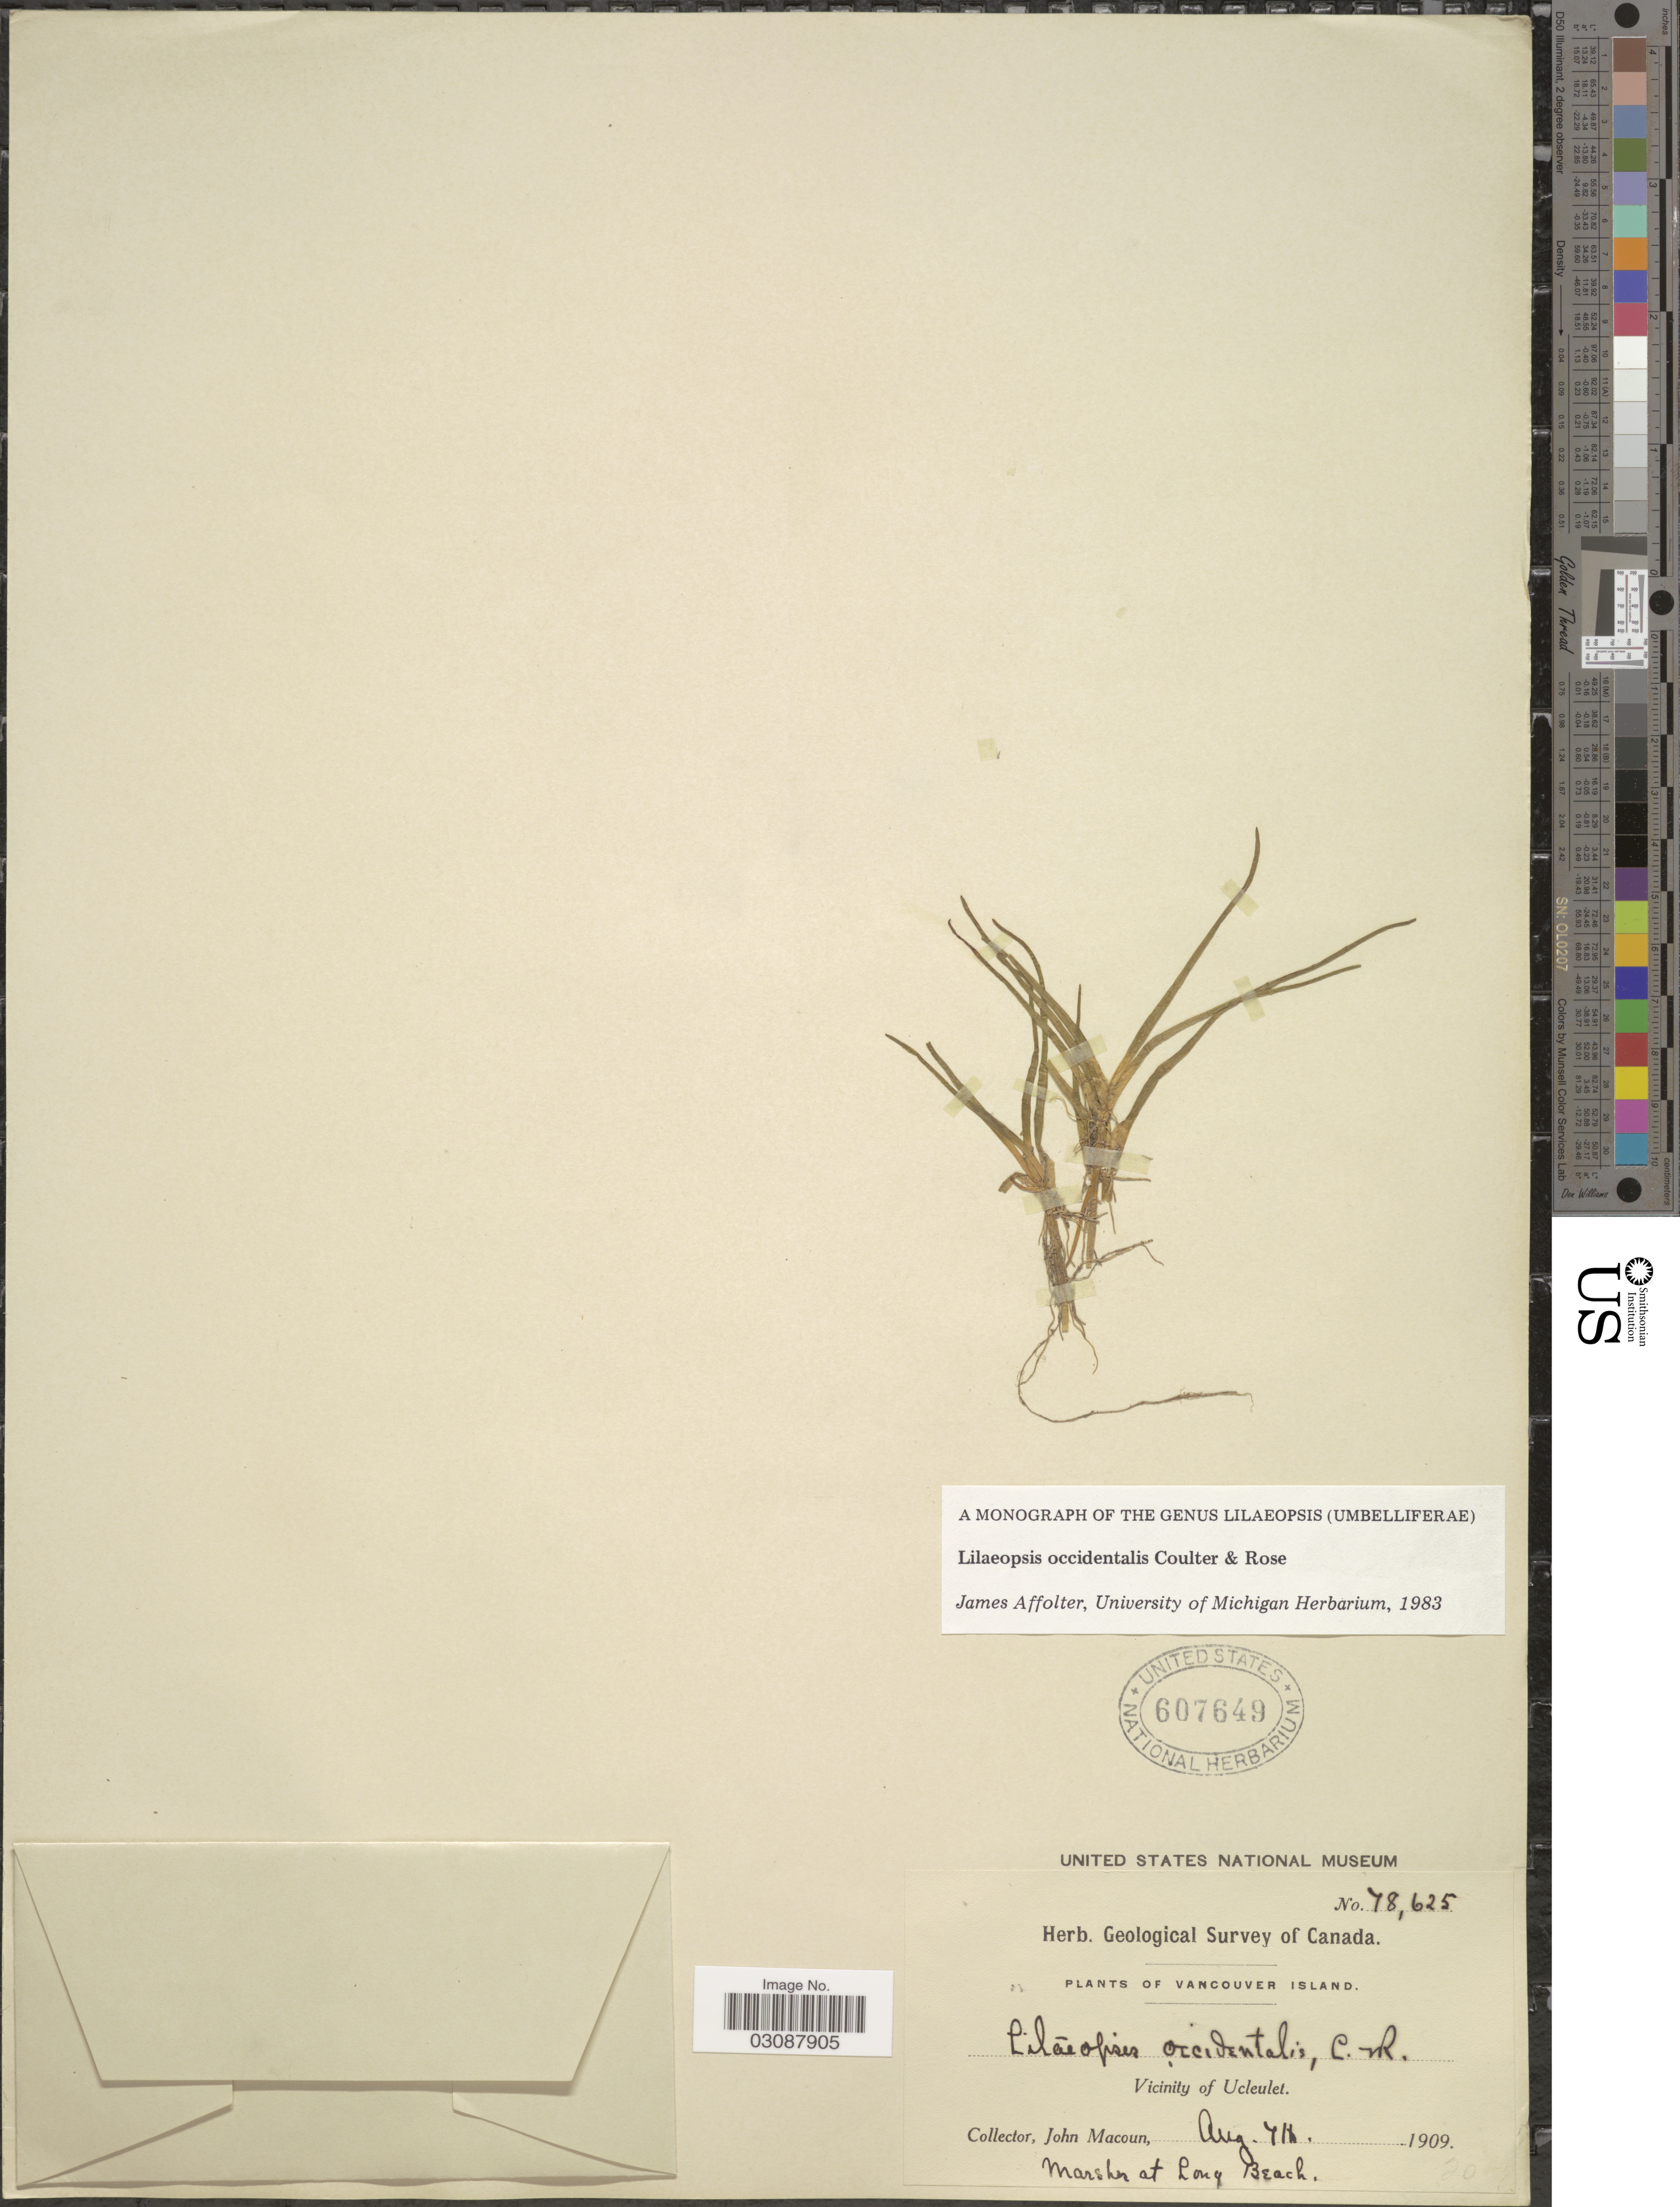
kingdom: Plantae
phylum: Tracheophyta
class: Magnoliopsida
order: Apiales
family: Apiaceae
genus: Lilaeopsis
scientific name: Lilaeopsis occidentalis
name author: J.M. Coult. & Rose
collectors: J. Macoun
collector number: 78625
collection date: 1909-08-07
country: Canada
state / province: British Columbia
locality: Vancouver Island. Vicinity of Ucleulet. Marshes at Long Beach.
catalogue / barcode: US 607649